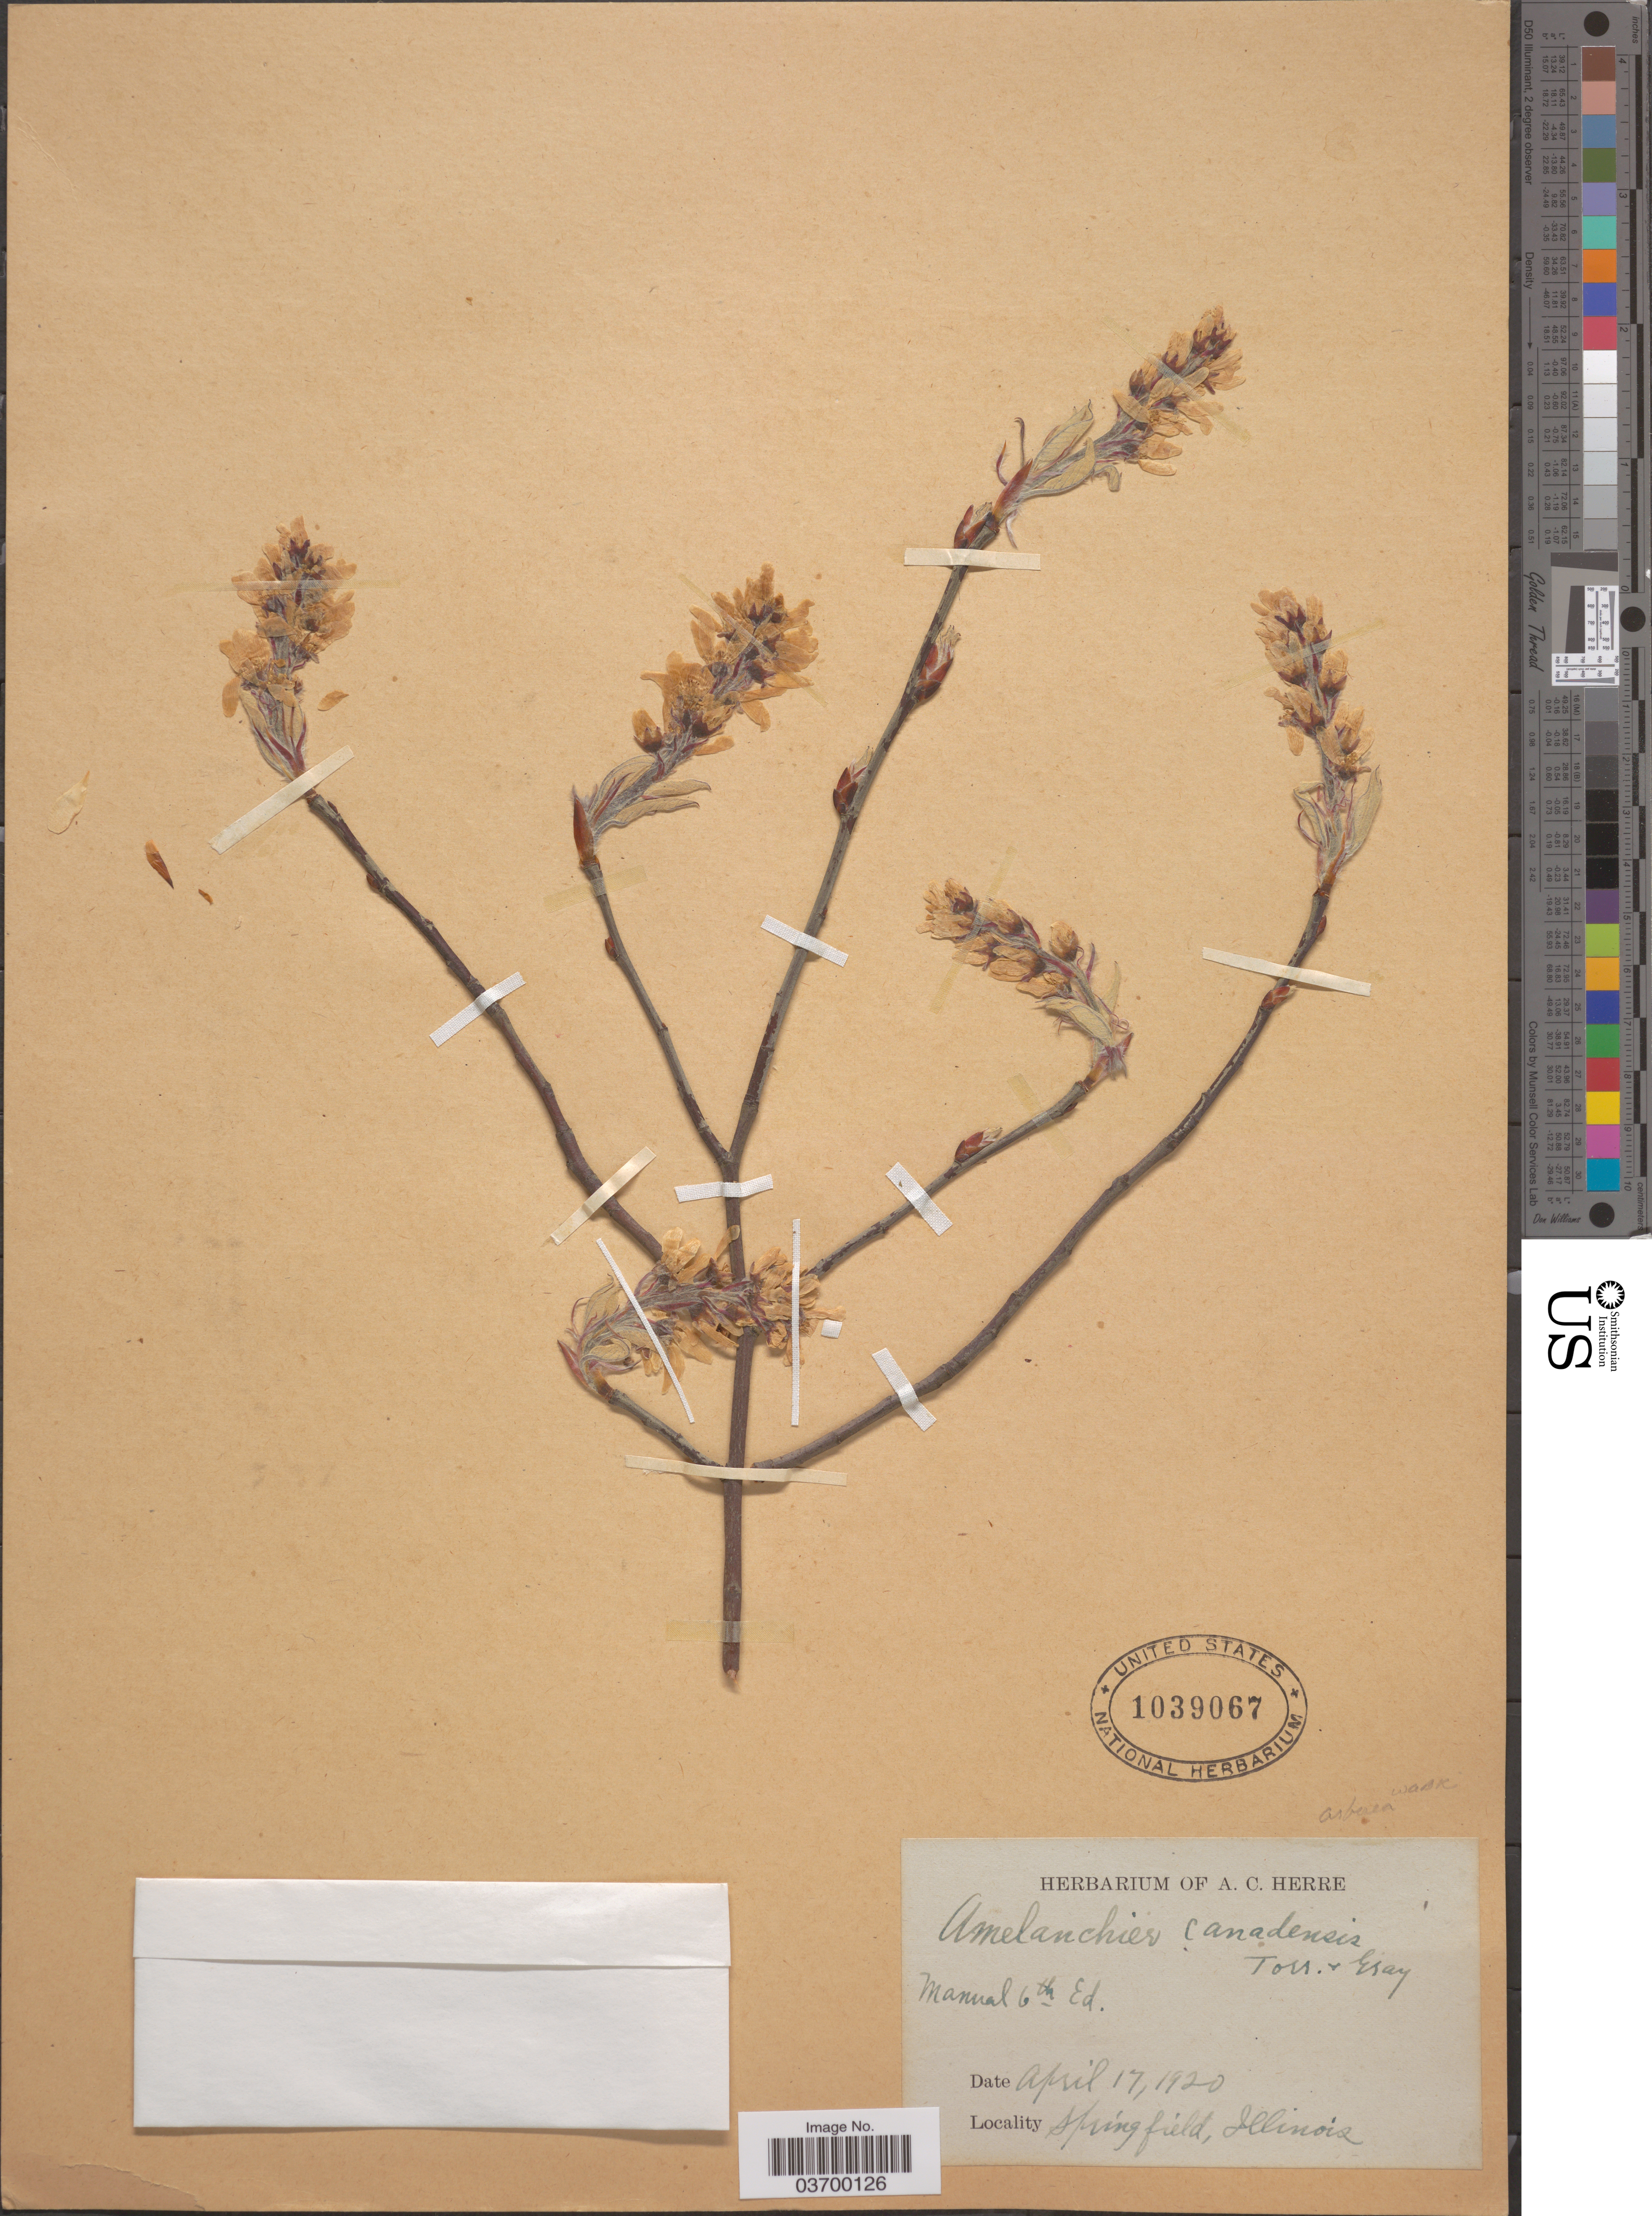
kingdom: Plantae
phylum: Tracheophyta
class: Magnoliopsida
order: Rosales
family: Rosaceae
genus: Amelanchier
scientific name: Amelanchier arborea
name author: (F. Michx.) Fernald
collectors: Ex herb. of A. C. Herre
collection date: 1920-04-17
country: United States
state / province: Illinois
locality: Springfield.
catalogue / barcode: US 1039067